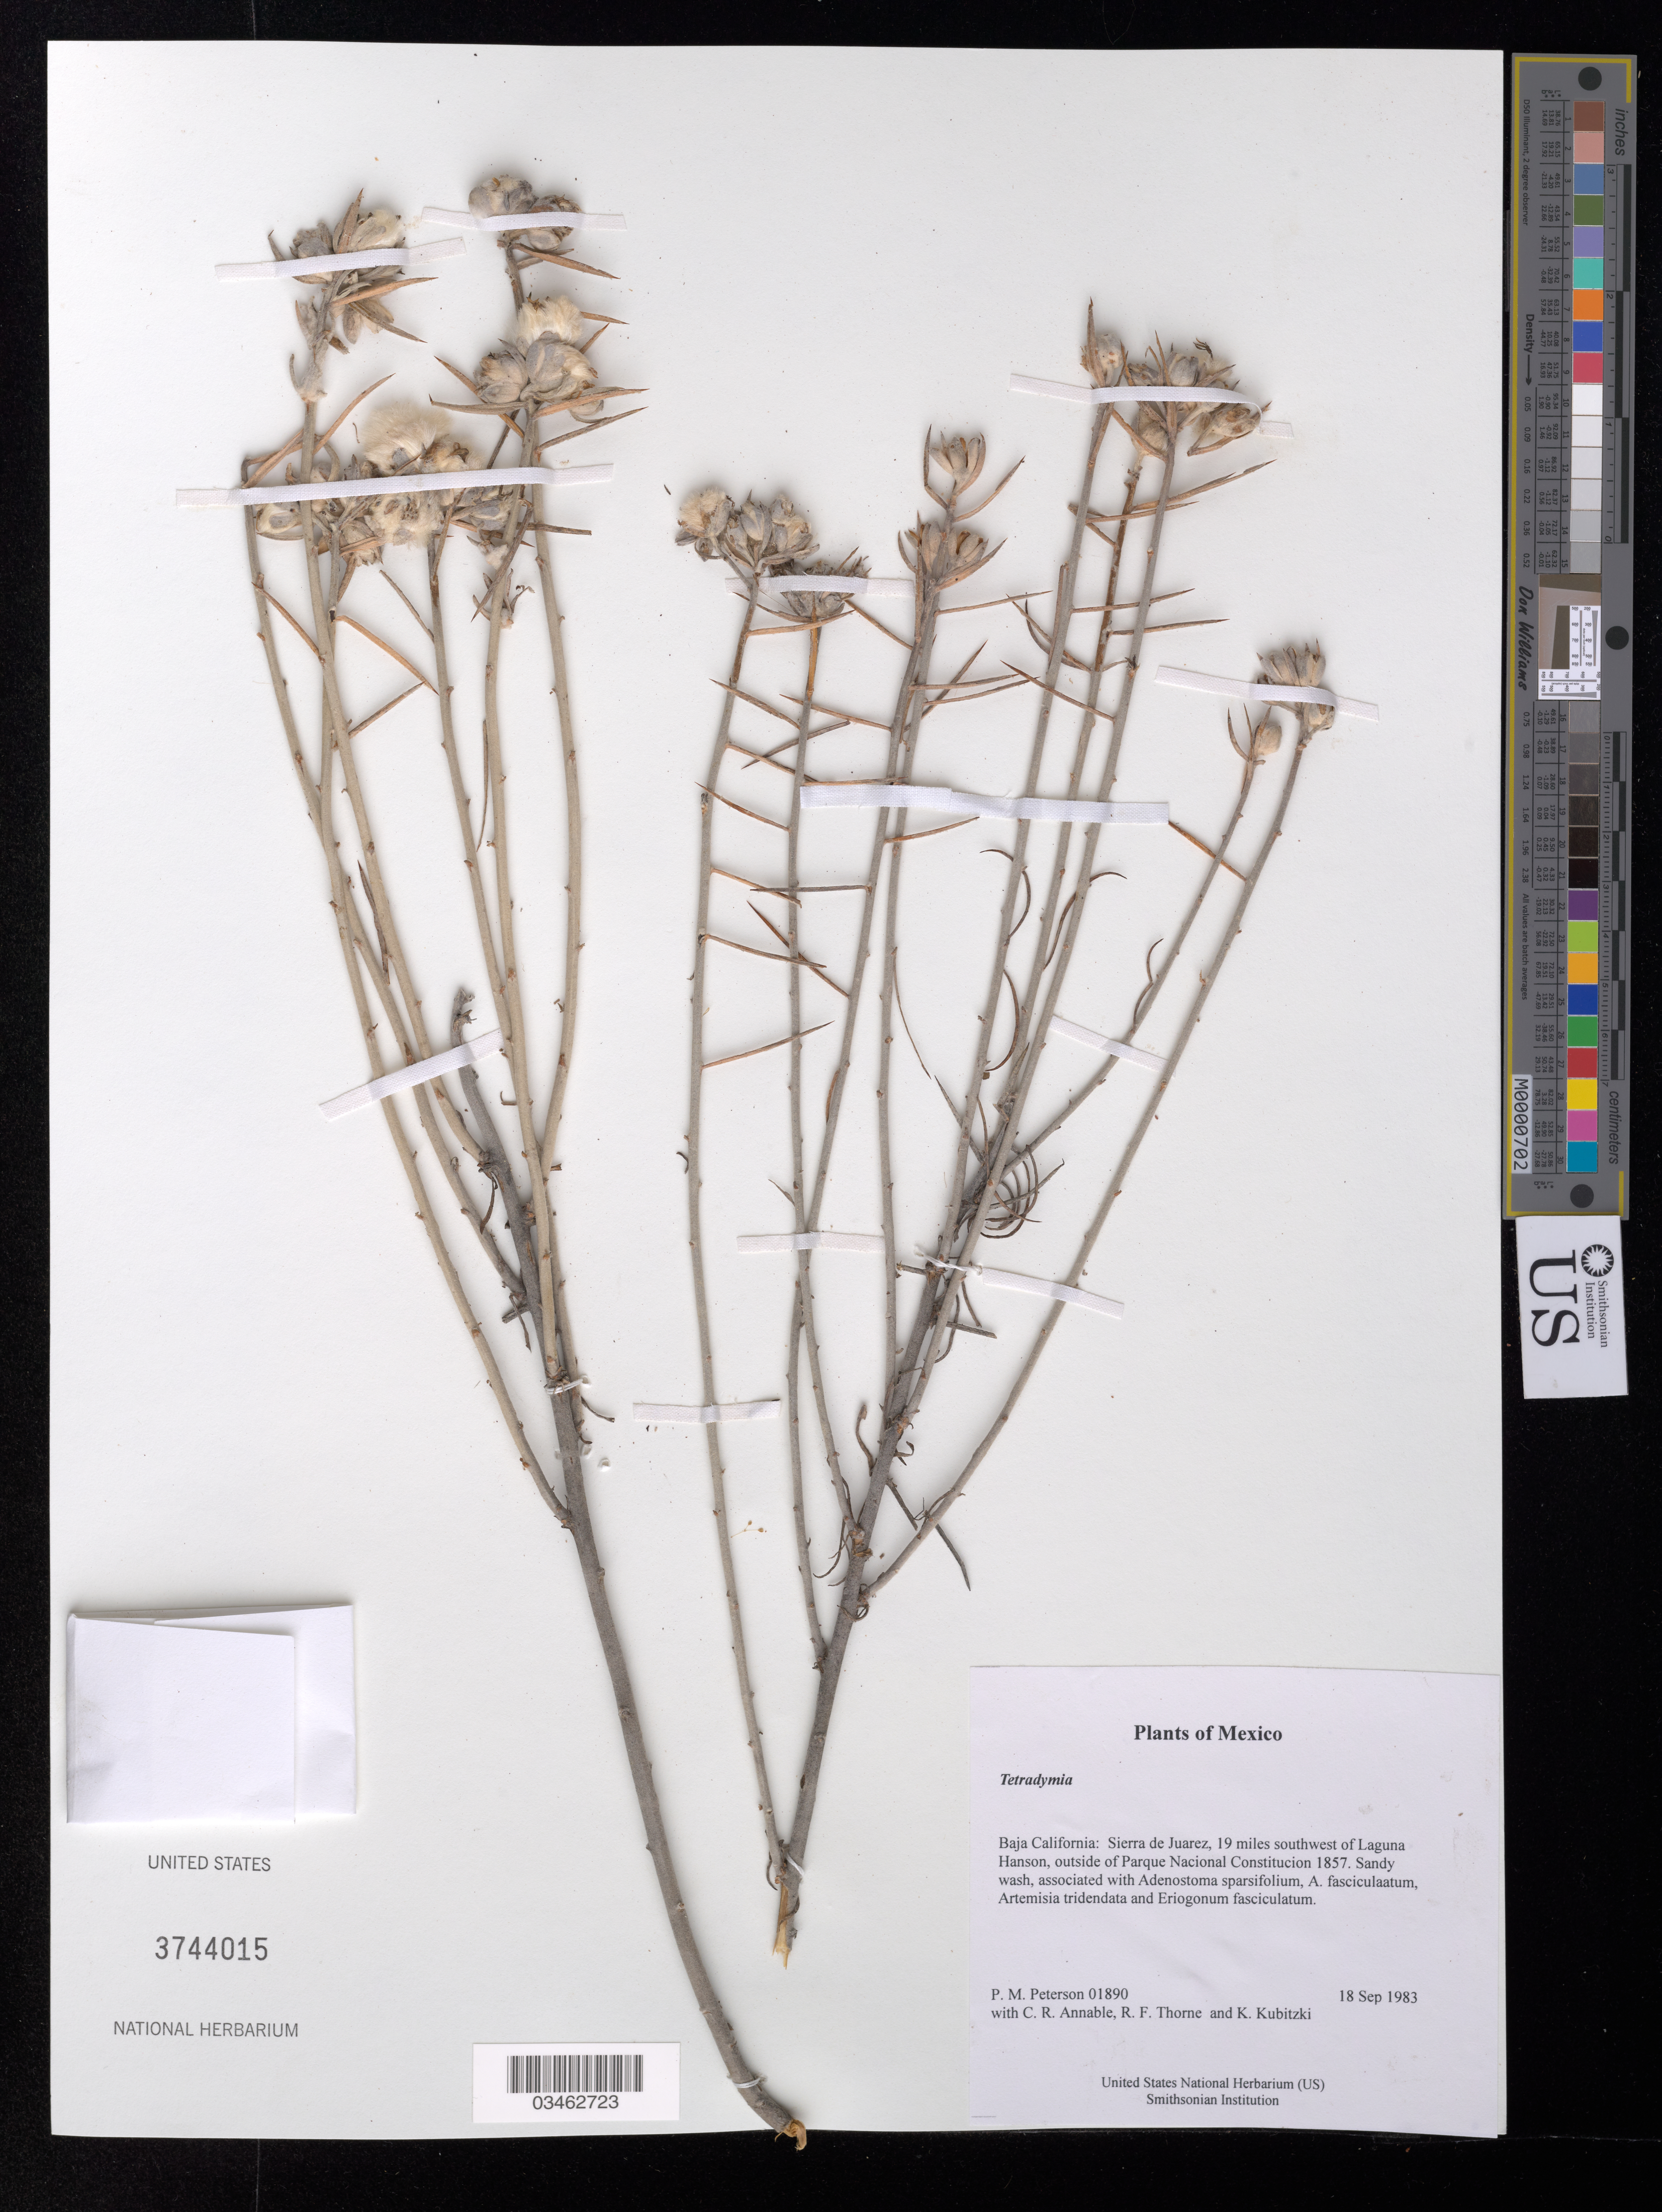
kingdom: Plantae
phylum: Tracheophyta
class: Magnoliopsida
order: Asterales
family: Asteraceae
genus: Tetradymia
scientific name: Tetradymia sp.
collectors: P. M. Peterson, C. R. Annable, R. F. Thorne & K. Kubitzki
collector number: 01890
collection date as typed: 18 Sep 1983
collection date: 1983-09-18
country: Mexico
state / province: Baja California Norte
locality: Sierra de Juarez, 19 miles southwest of Laguna Hanson, outside of Parque Nacional Constitucion 1857.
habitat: Sandy wash, associated with Adenostoma sparsifolium, A. fasciculaatum, Artemisia tridendata and Eriogonum fasciculatum.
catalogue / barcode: US 3744015